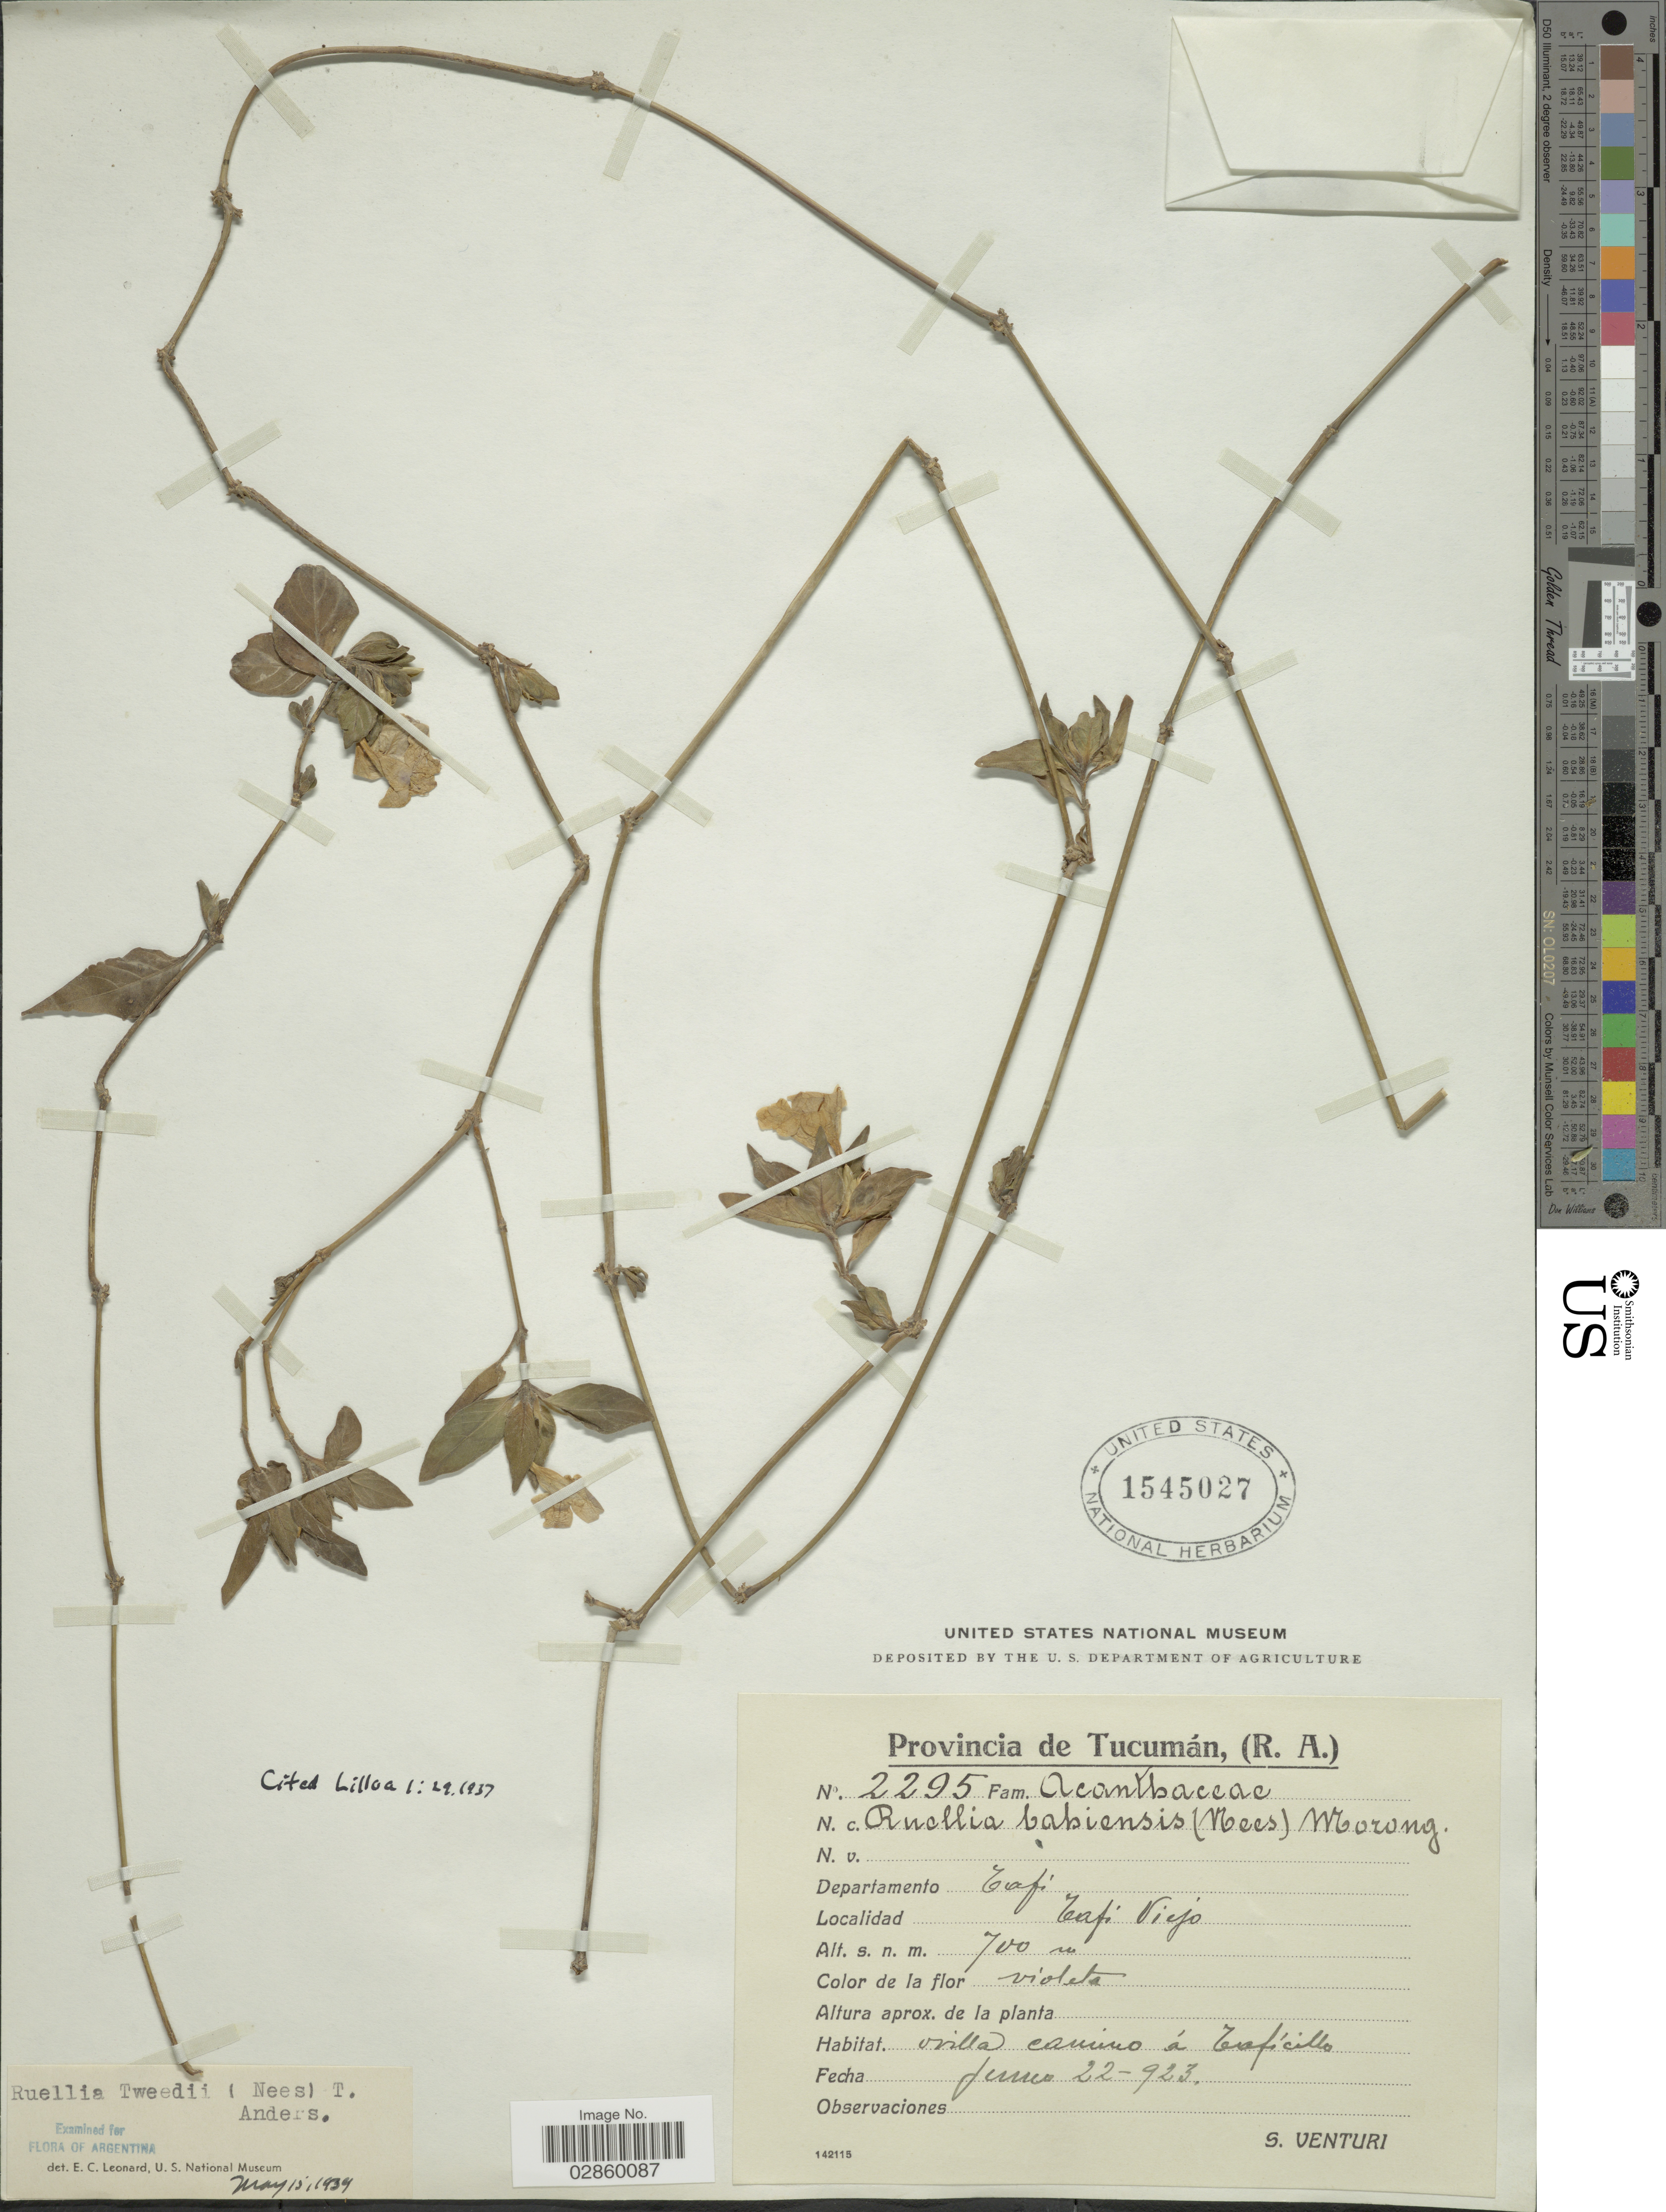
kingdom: Plantae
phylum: Tracheophyta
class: Magnoliopsida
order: Lamiales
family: Acanthaceae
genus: Ruellia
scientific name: Ruellia erythropus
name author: (Nees) Lindau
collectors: S. Venturi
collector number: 2295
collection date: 1923-06-22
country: Argentina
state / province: Tucuman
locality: Provincia de Tucumán, (R. A.), Departamento Tafi, Tafi Viejo.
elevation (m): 700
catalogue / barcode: US 1545027